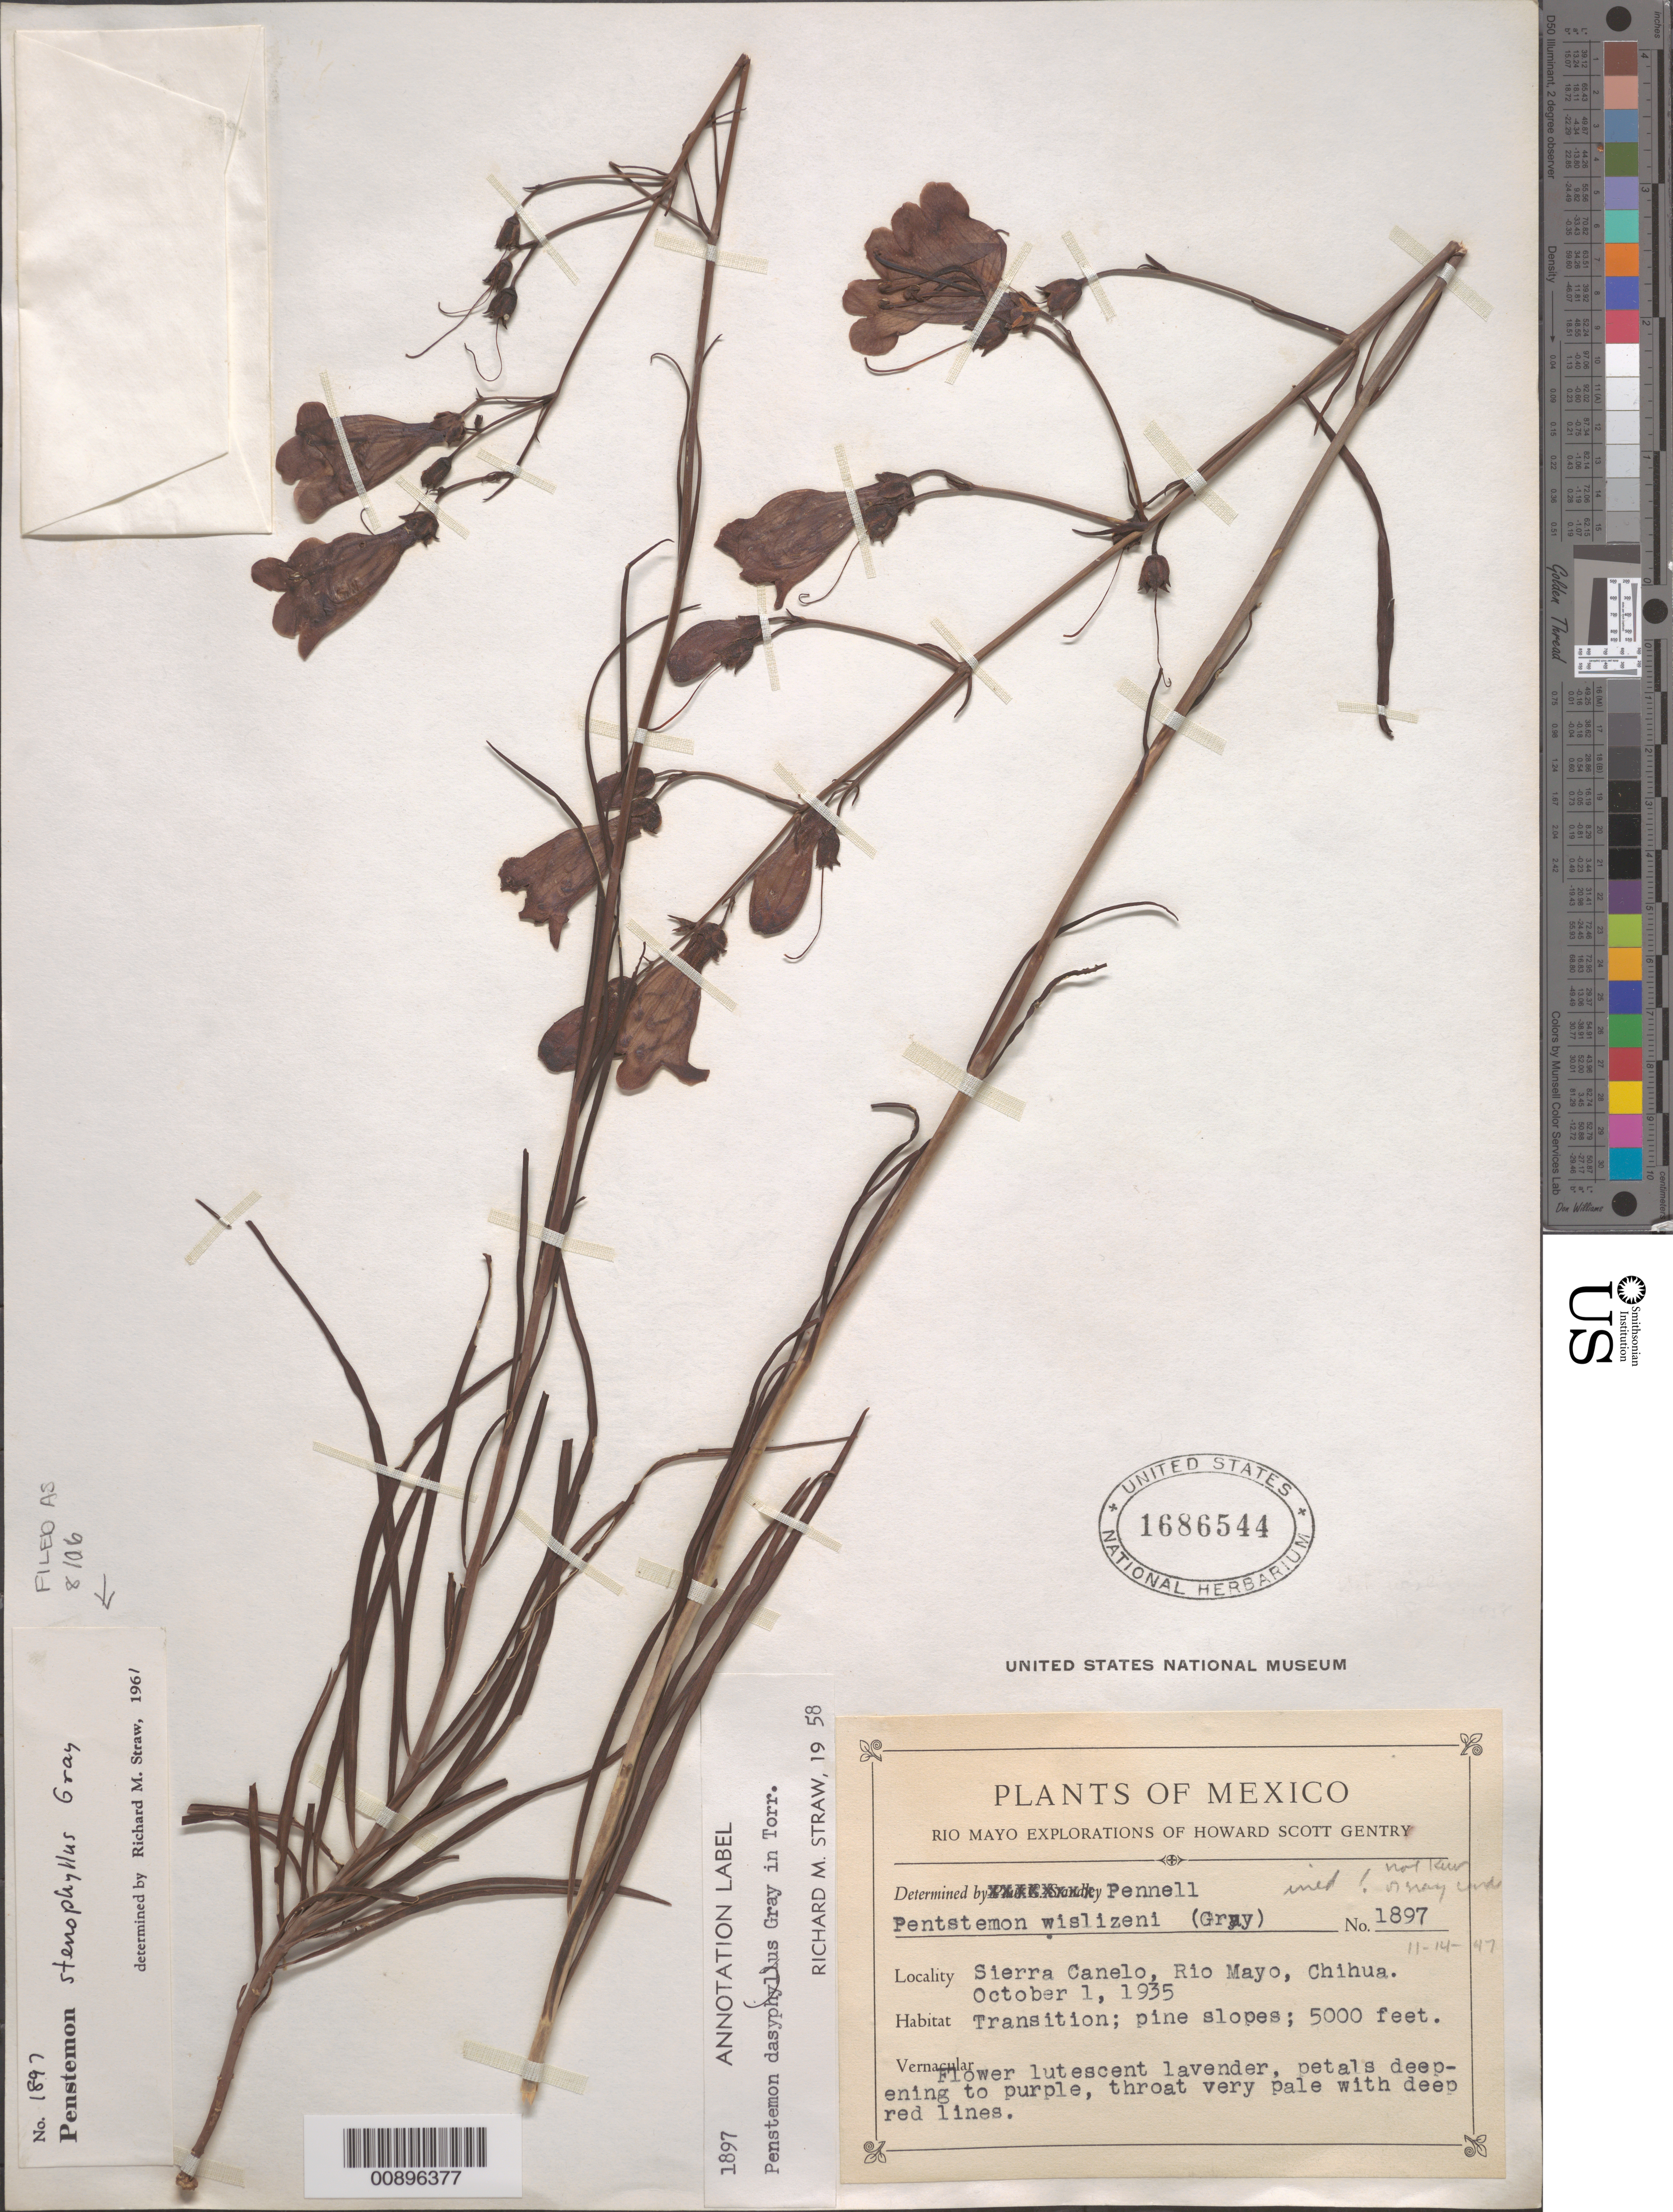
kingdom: Plantae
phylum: Tracheophyta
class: Magnoliopsida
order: Lamiales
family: Plantaginaceae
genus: Penstemon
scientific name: Penstemon stenophyllus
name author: A. Gray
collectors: H. S. Gentry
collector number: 1897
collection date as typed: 01 Oct 1935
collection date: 1935-10-01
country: Mexico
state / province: Chihuahua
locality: Sierra Canelo, Río Mayo, Chihuahua.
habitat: Transition; pine slopes.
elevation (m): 1524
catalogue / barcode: US 1686544